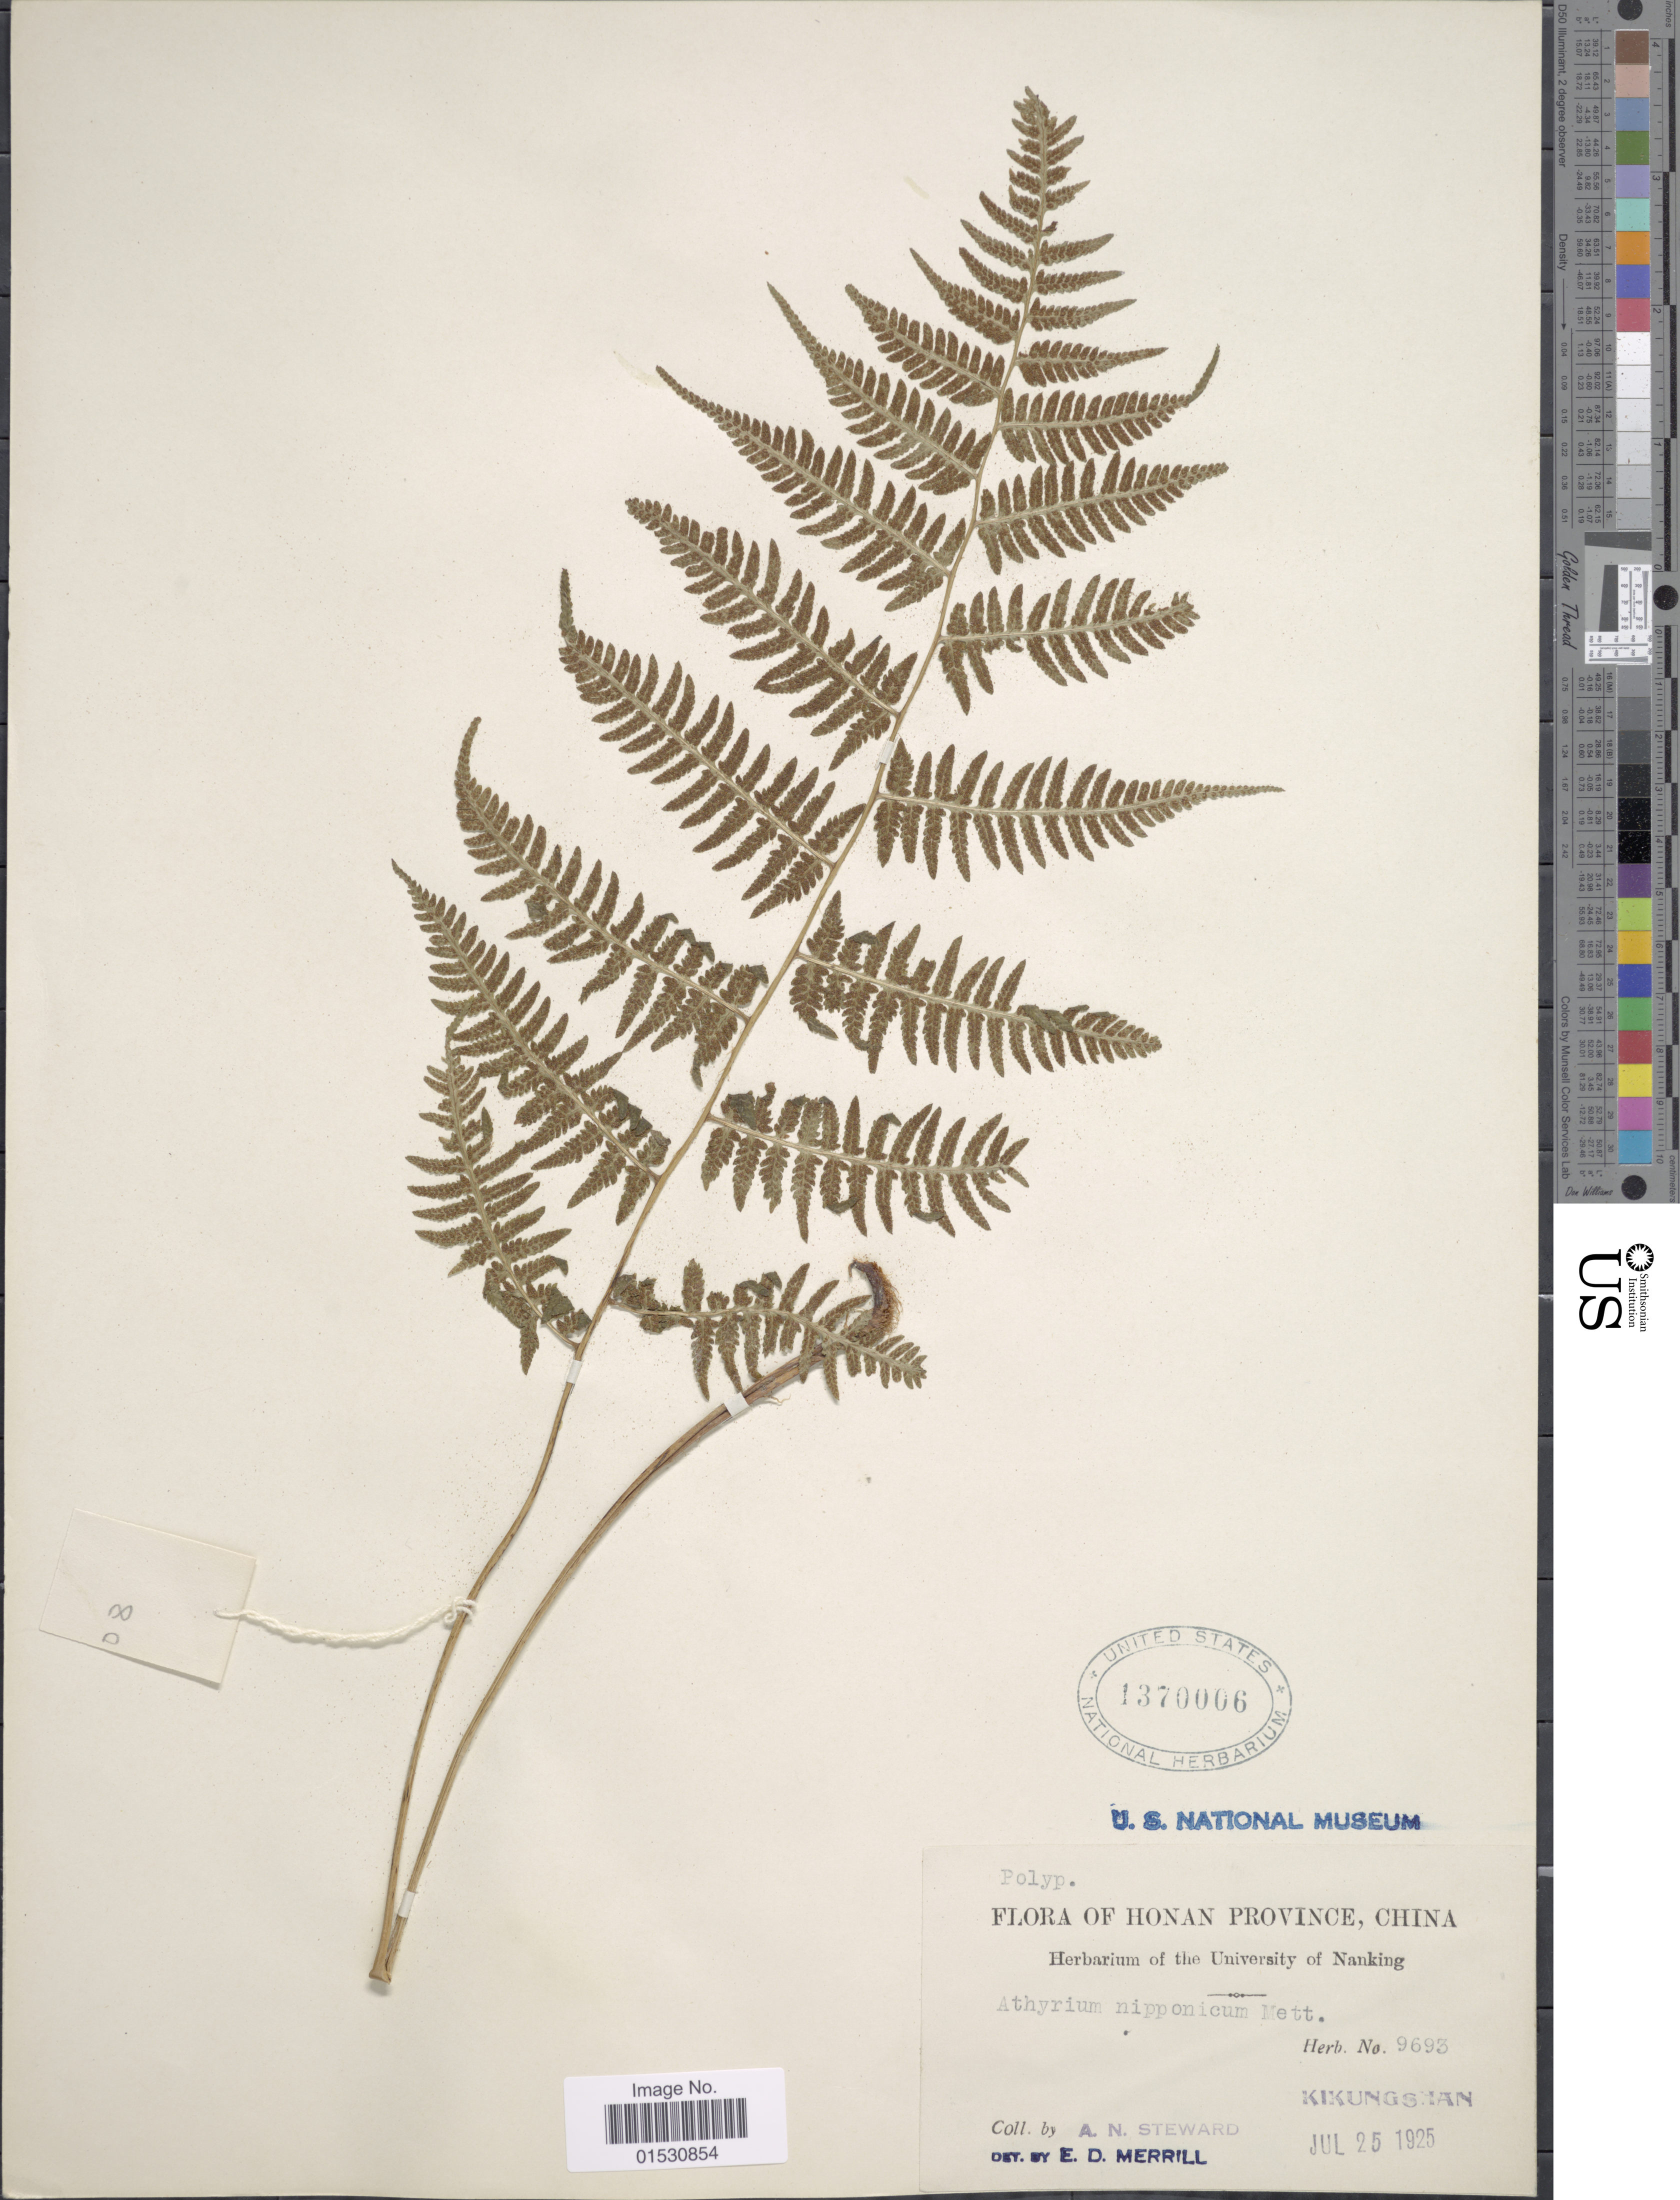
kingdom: Plantae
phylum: Tracheophyta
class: Polypodiopsida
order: Polypodiales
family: Athyriaceae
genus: Athyrium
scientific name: Athyrium nipponicum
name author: (Mett.) Hance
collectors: A. N. Steward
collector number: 9693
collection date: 1925-07-25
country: China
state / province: Henan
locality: Honan Province. Kikungshan.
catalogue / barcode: US 1370006